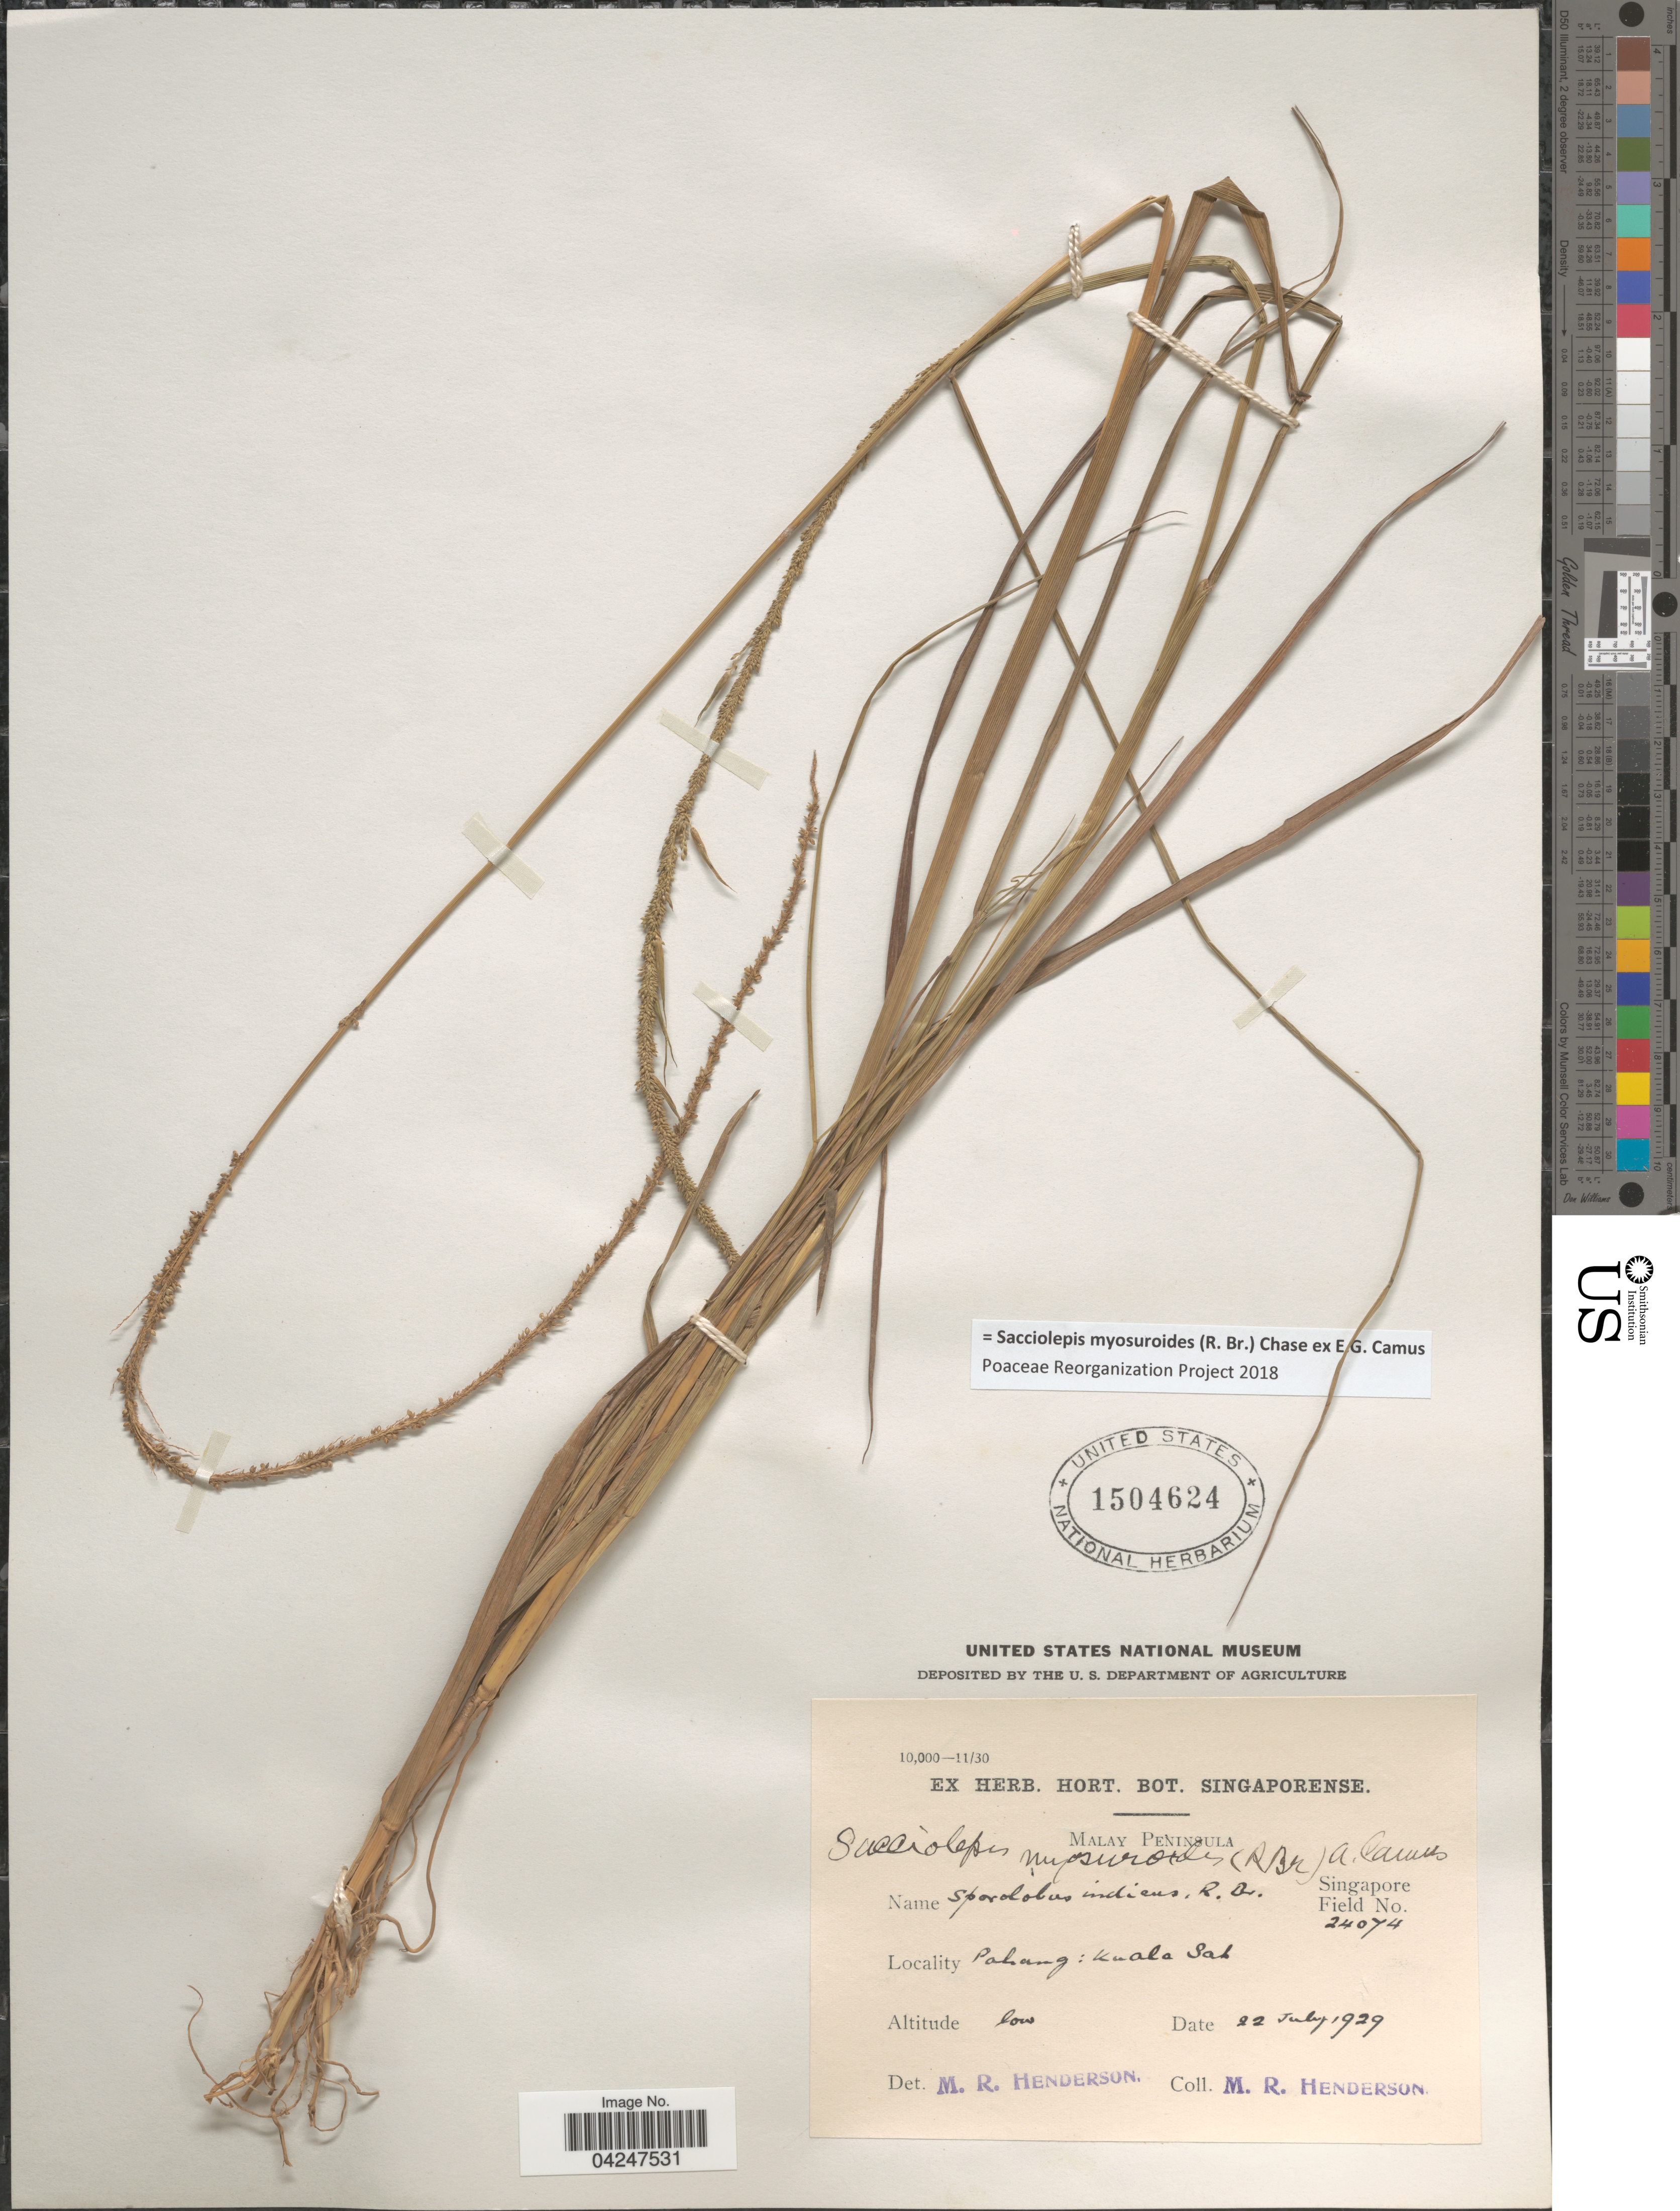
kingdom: Plantae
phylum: Tracheophyta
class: Liliopsida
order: Poales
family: Poaceae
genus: Sacciolepis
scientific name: Sacciolepis myosuroides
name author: (R. Br.) Chase ex E.G. Camus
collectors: M. Henderson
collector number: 24074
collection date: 1929-07-22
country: Malaysia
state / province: Pahang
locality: Malay Peninsula. Pahang: Kwala Sah.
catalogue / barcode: US 1504624